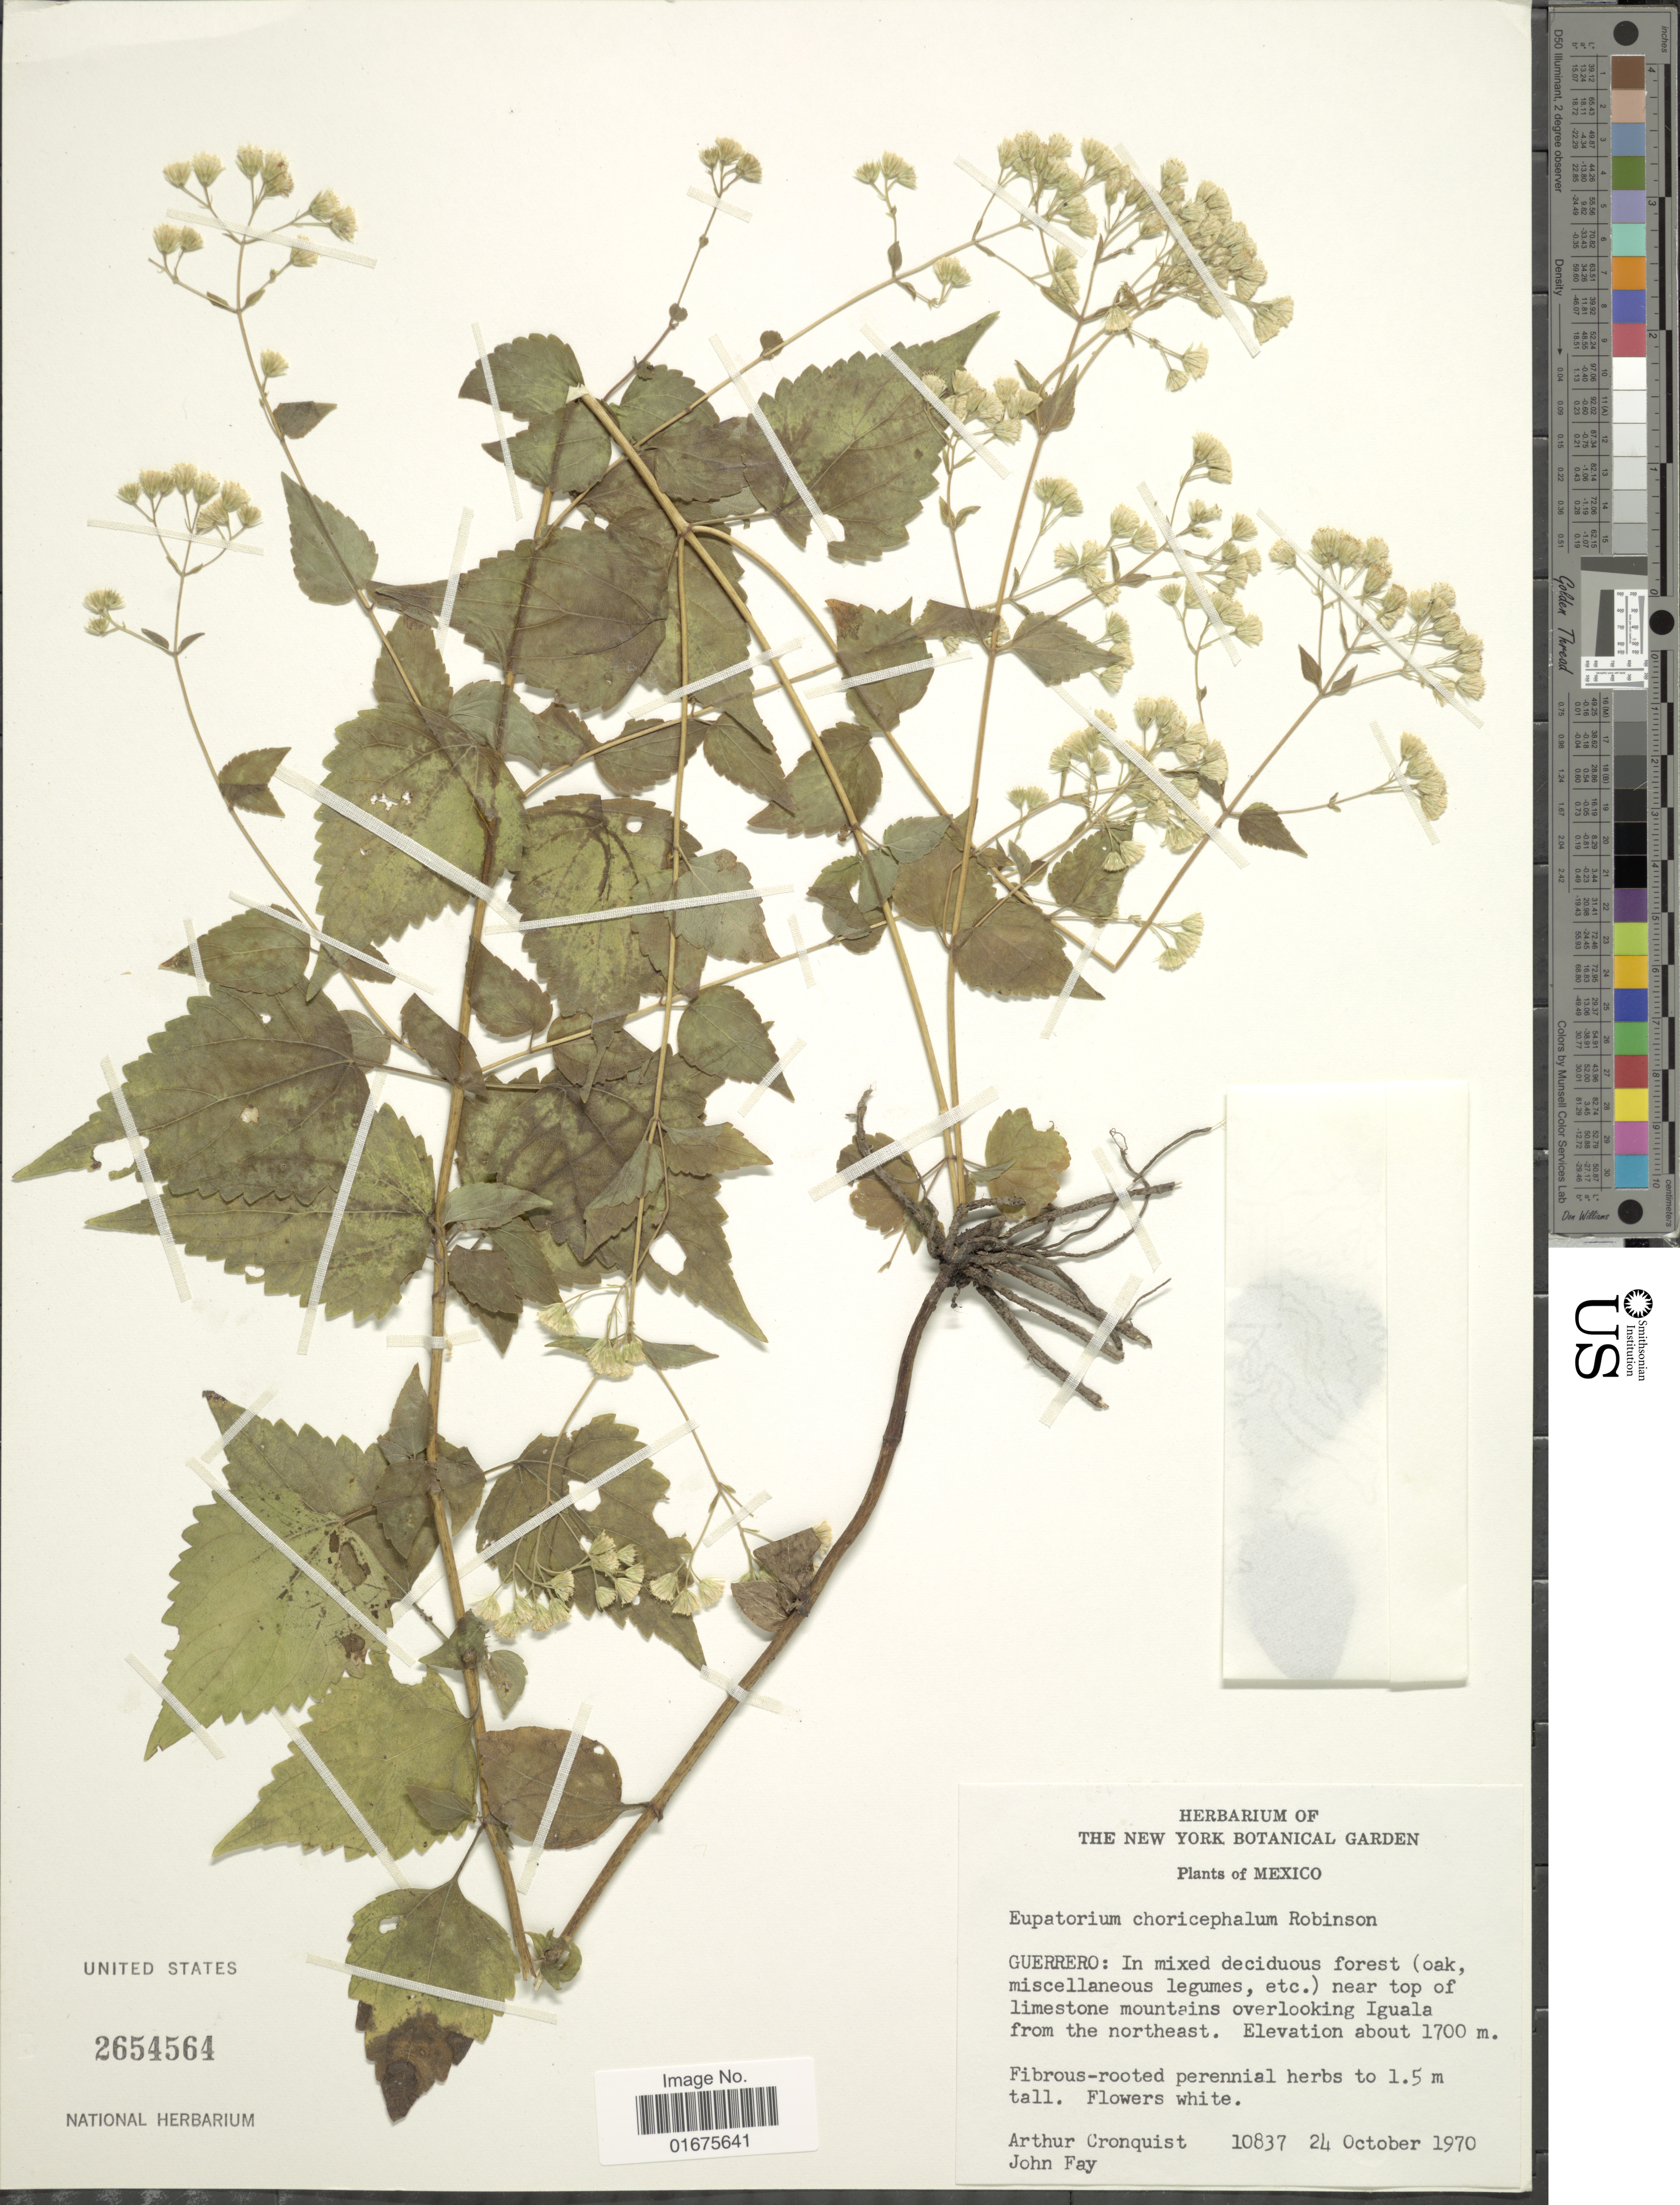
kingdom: Plantae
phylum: Tracheophyta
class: Magnoliopsida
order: Asterales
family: Asteraceae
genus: Ageratina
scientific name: Ageratina choricephala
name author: (B.L. Rob.) R.M. King & H. Rob.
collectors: A. J. Cronquist & J. M. Fay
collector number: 10837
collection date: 1970-10-24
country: Mexico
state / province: Guerrero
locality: Near top of limestone mountains overlooking Iguala from the northeast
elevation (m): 1700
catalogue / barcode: US 2654564